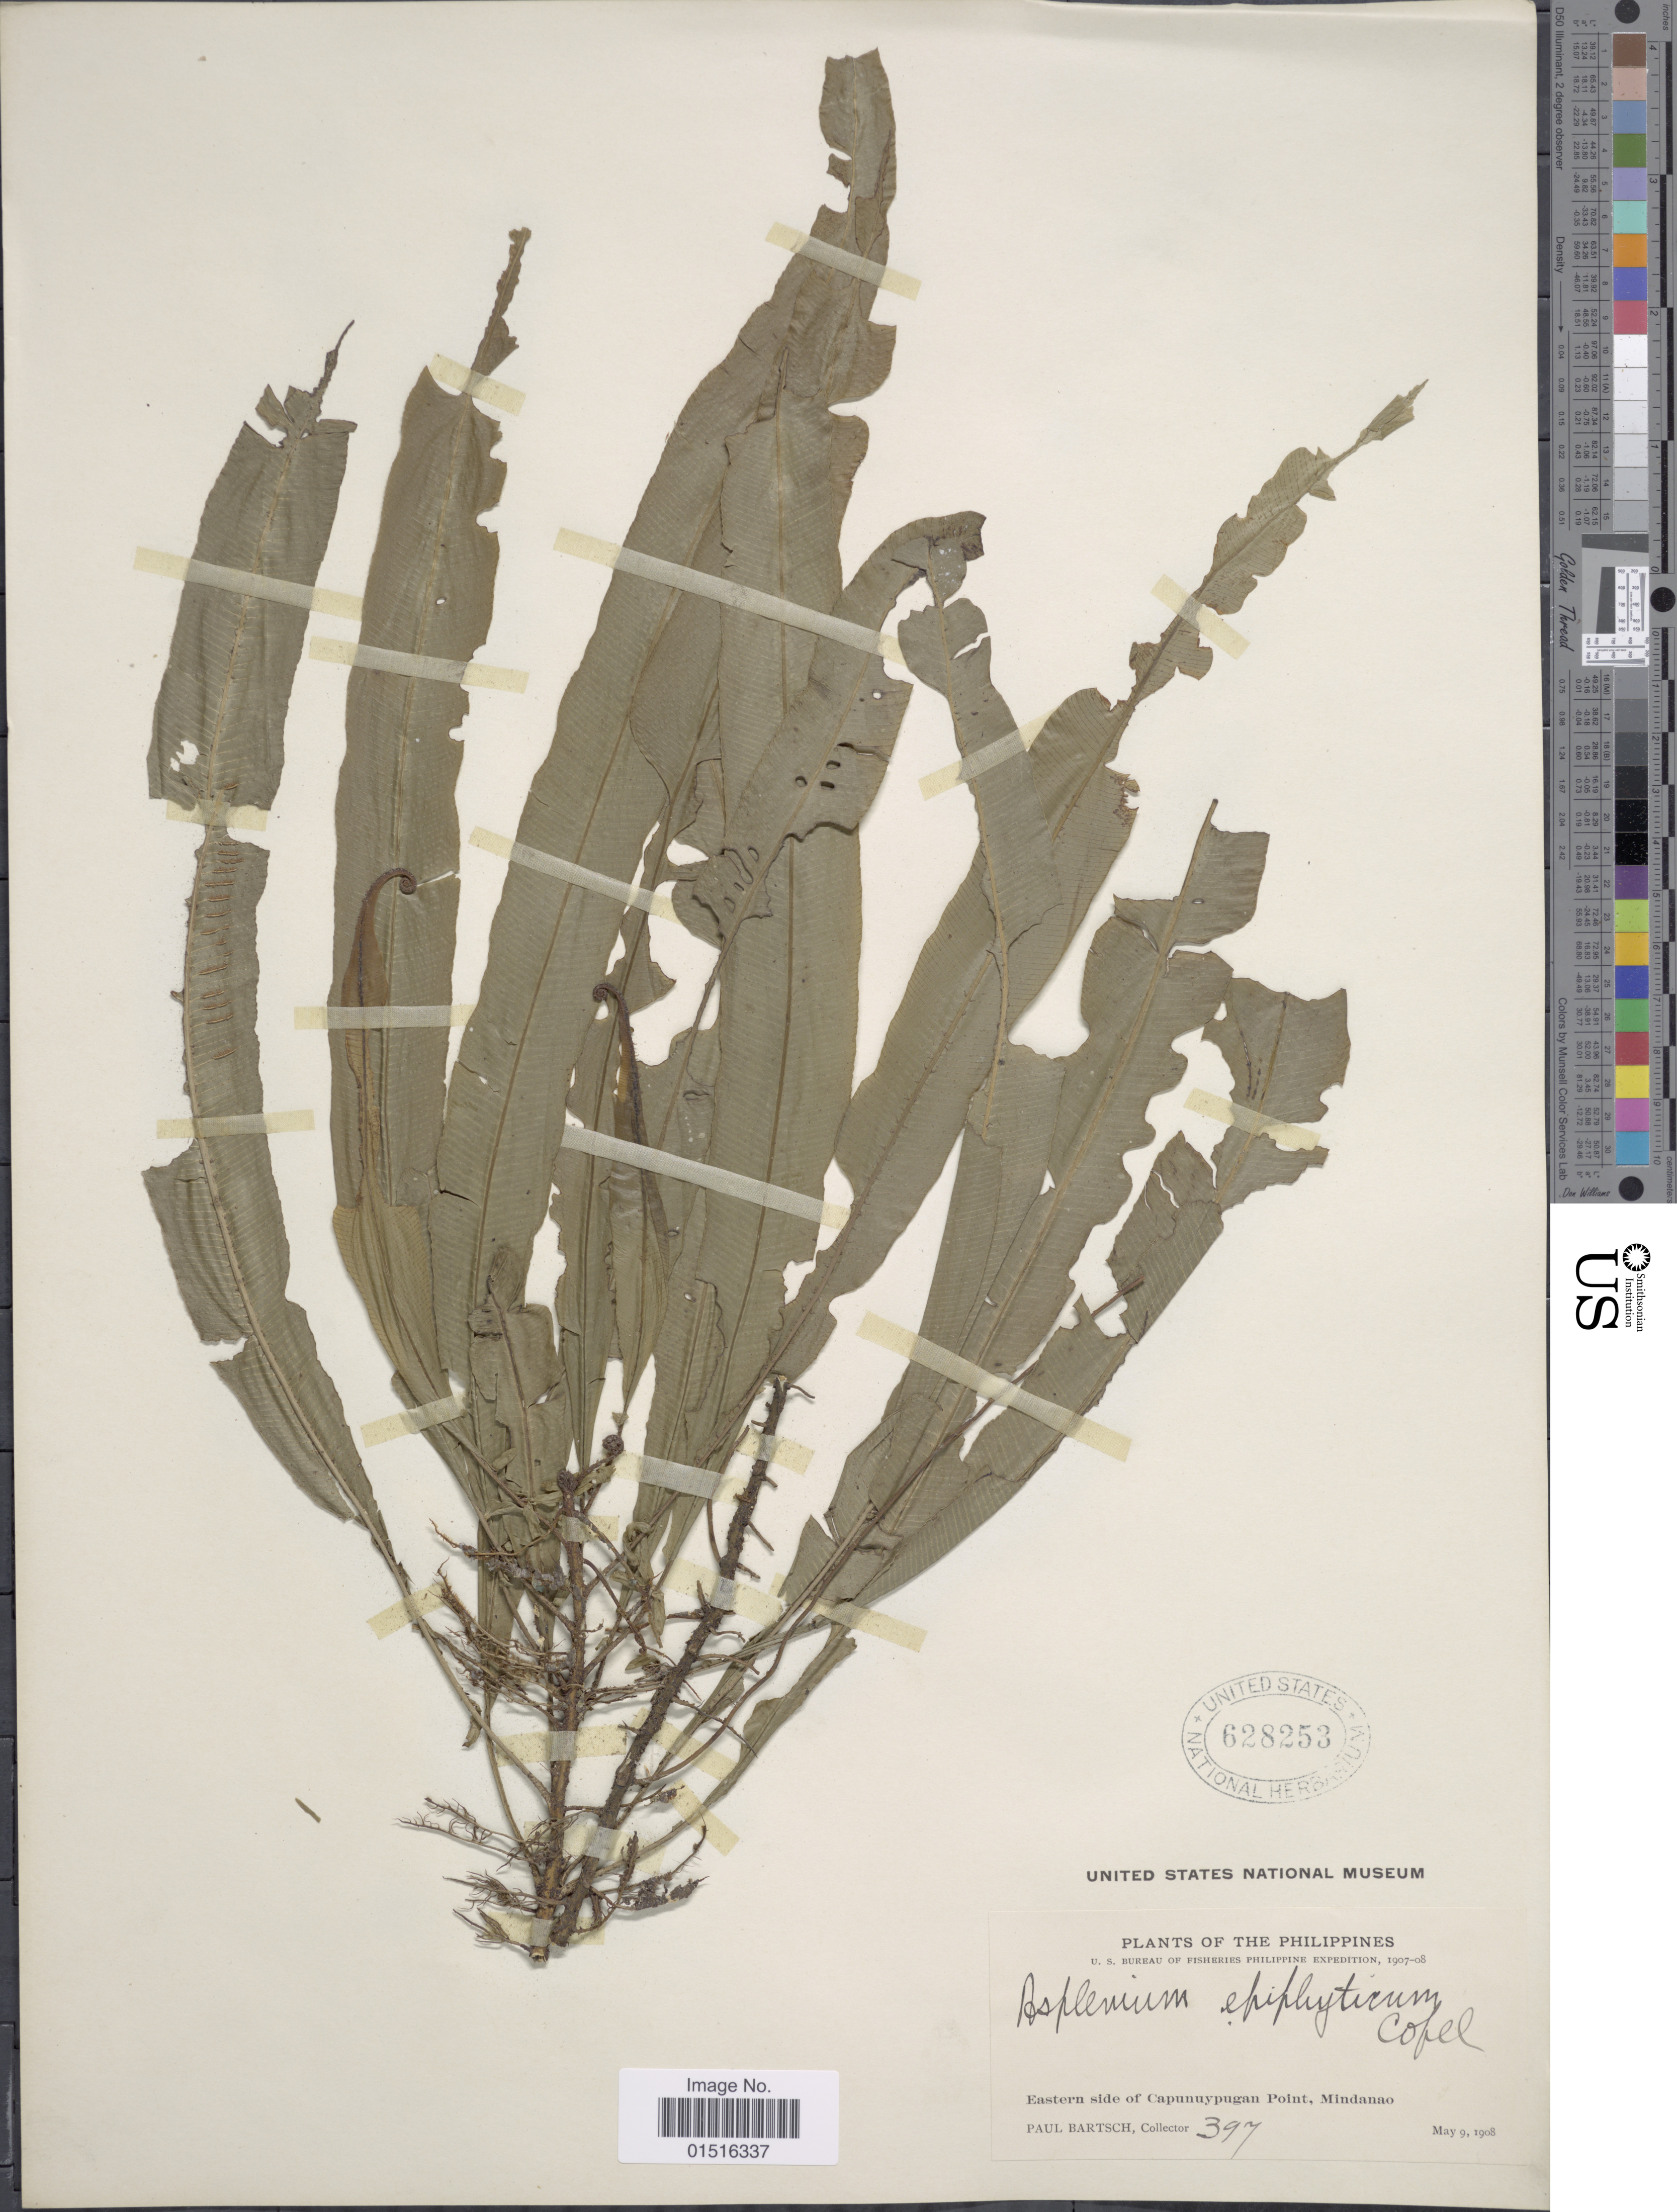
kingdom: Plantae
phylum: Tracheophyta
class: Polypodiopsida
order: Polypodiales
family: Aspleniaceae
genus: Asplenium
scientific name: Asplenium epiphyticum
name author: Copel.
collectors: P. Bartsch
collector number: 397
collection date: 1908-05-09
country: Philippines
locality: Eastern side of Capunuypugan Point, Mindanao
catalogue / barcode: US 628253